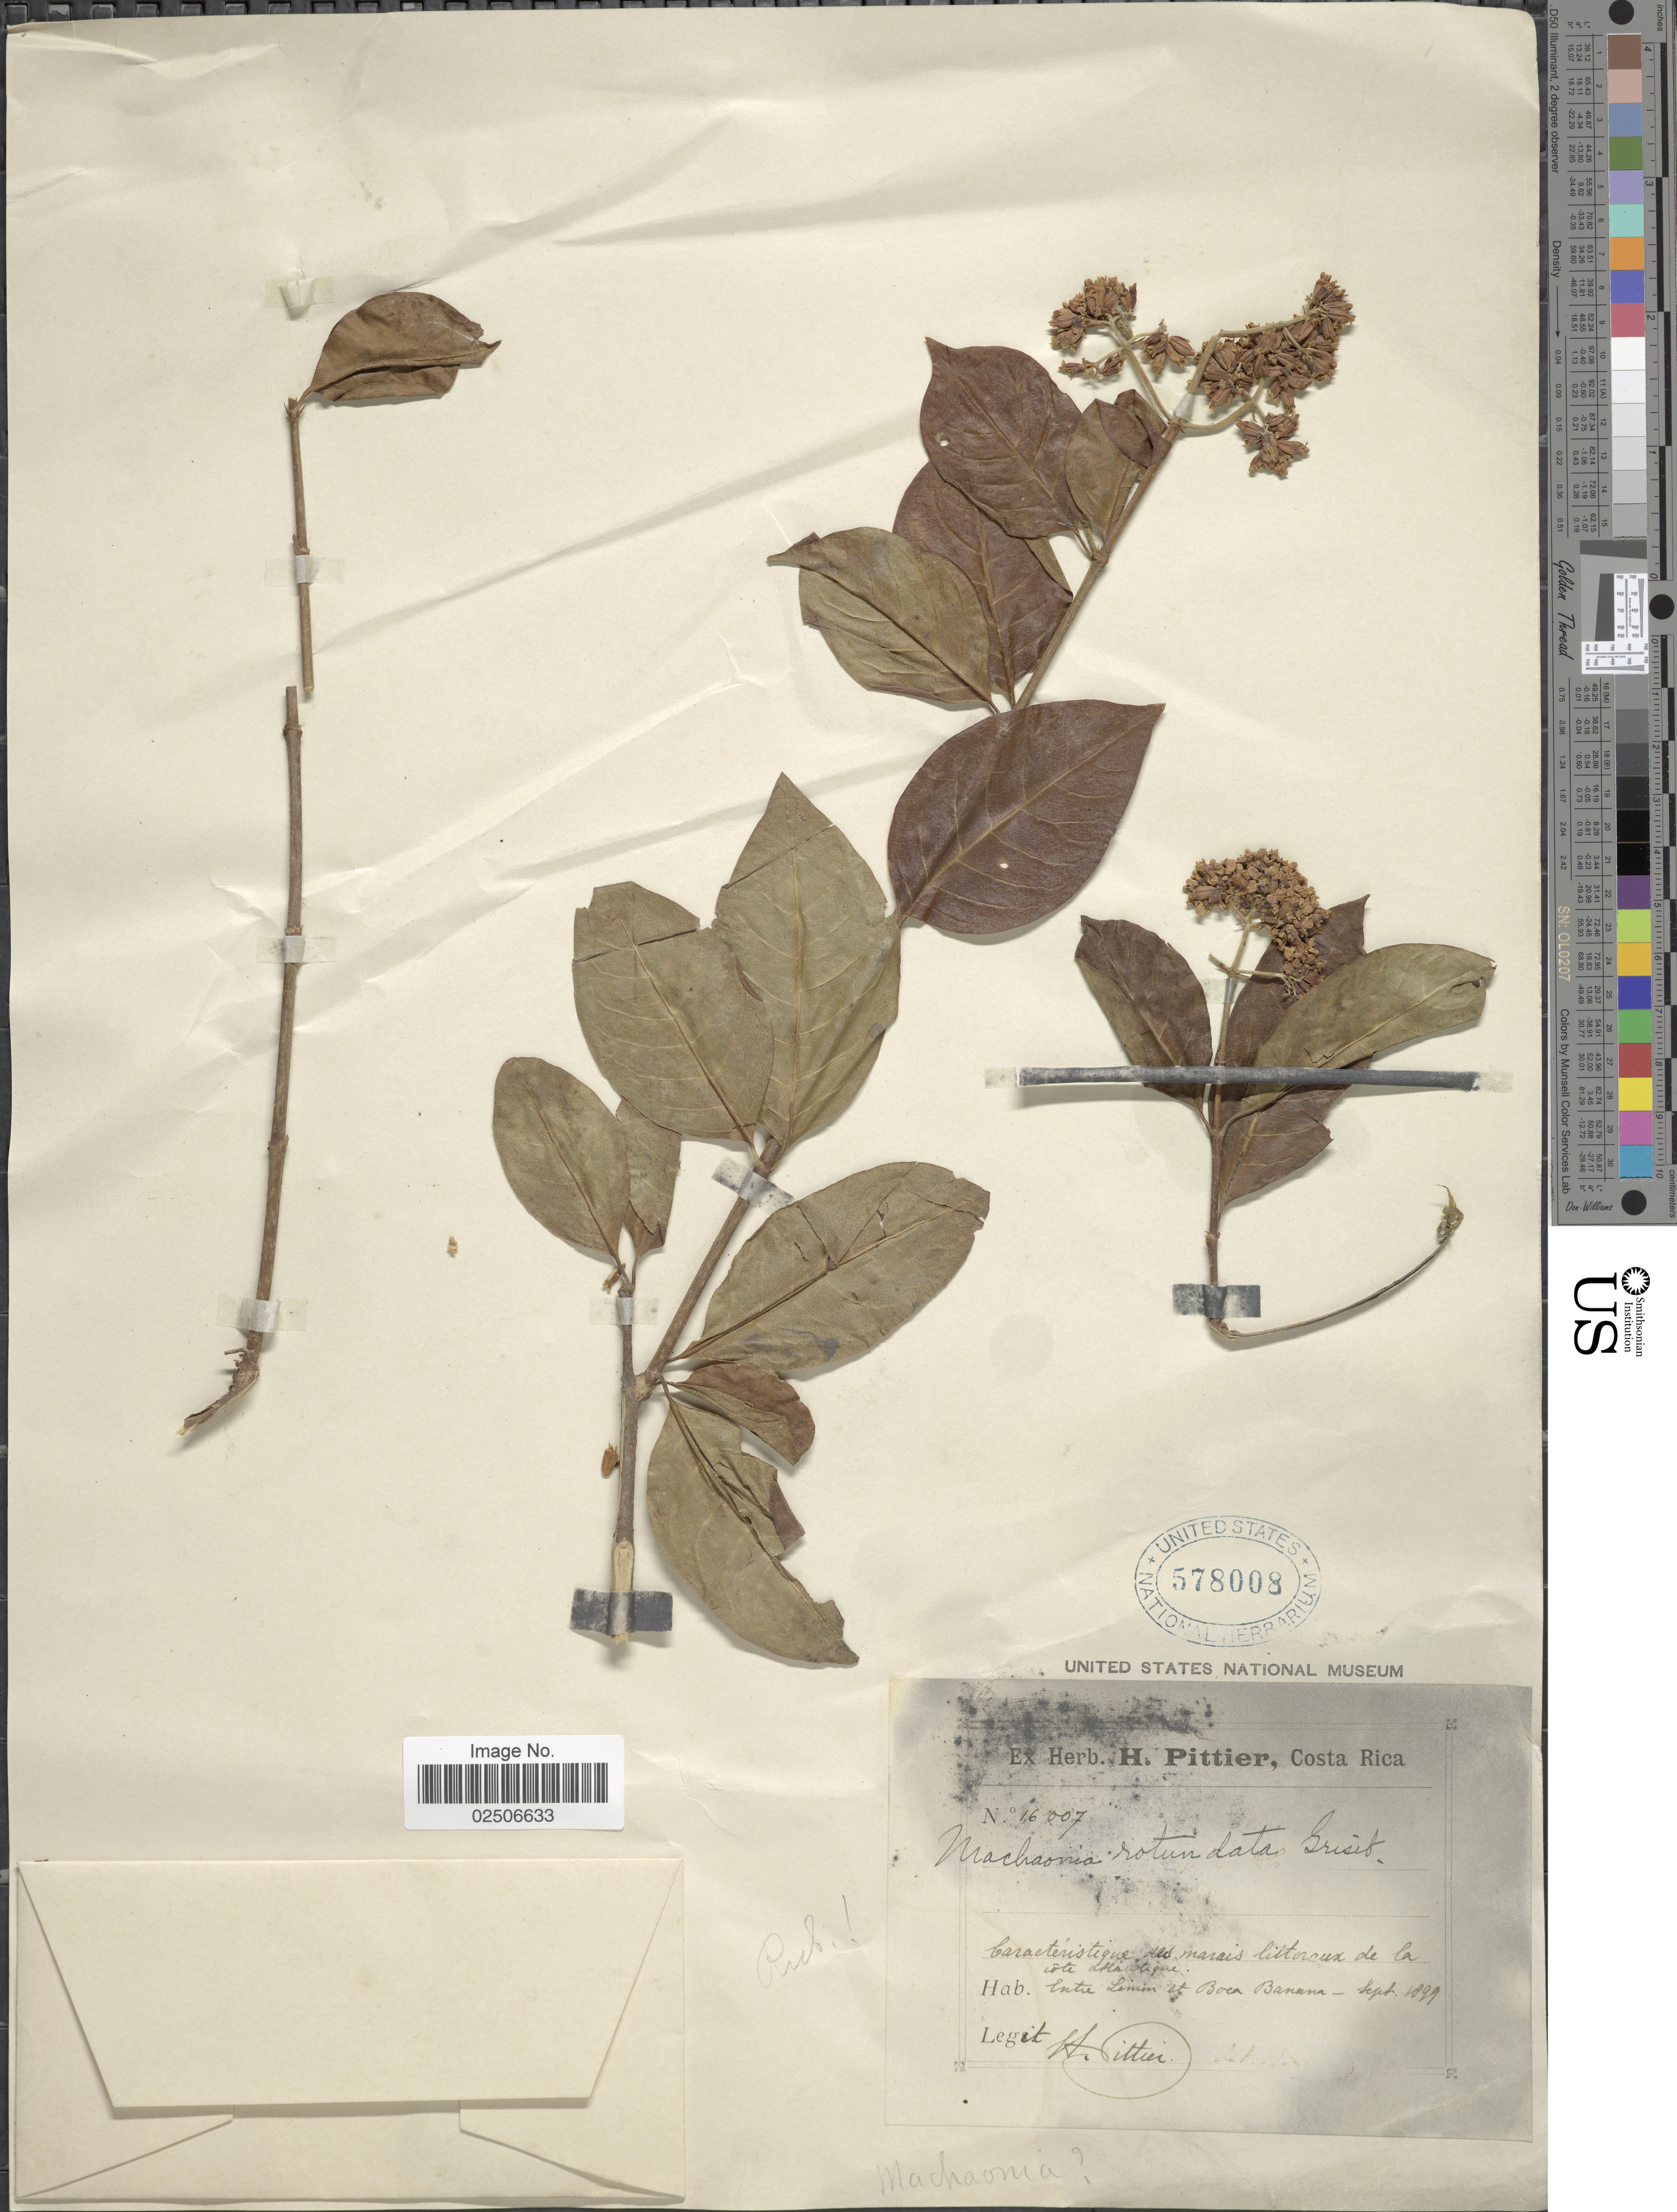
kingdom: Plantae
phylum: Tracheophyta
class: Magnoliopsida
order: Gentianales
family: Rubiaceae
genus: Machaonia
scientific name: Machaonia martinicensis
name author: (DC.) Standl.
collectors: H. F. Pittier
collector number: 16007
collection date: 1899-09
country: Costa Rica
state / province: Limón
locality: Entre Limon et Boea Banena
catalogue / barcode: US 578008